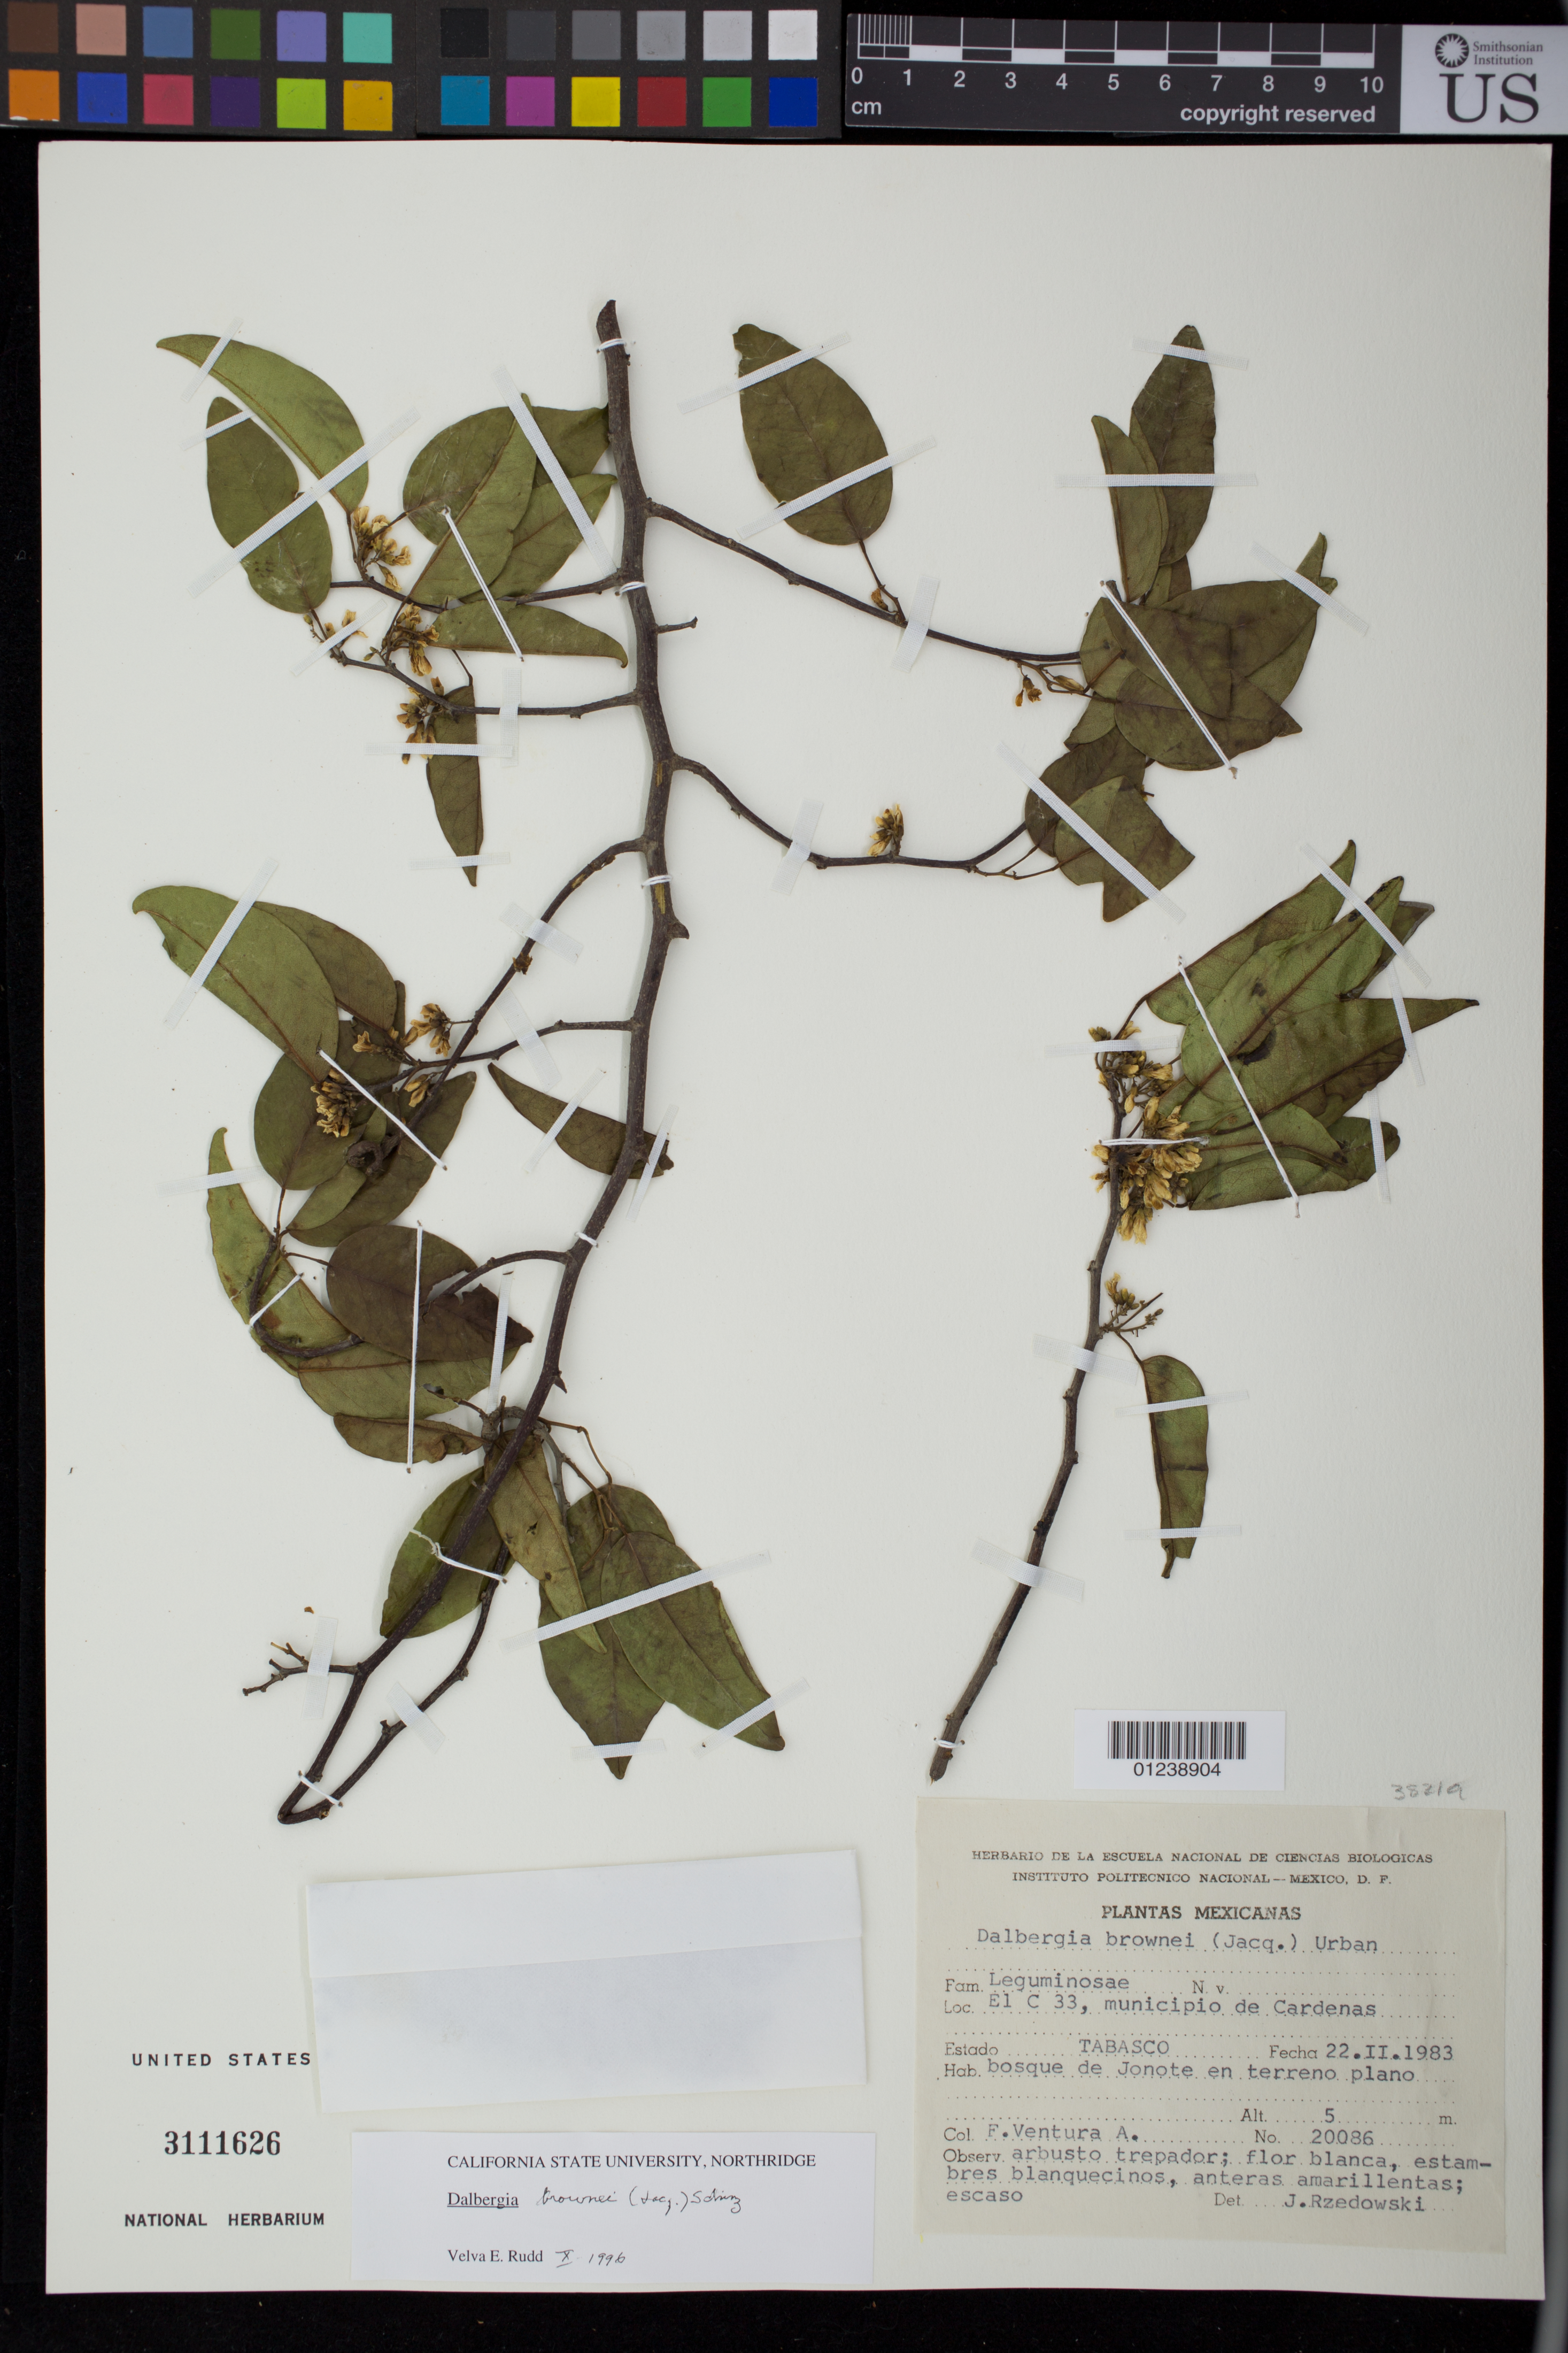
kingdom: Plantae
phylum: Tracheophyta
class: Magnoliopsida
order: Fabales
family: Fabaceae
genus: Dalbergia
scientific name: Dalbergia brownei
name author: (Jacq.) Schinz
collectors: F. Ventura A.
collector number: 20086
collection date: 1983-02-22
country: Mexico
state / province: Tabasco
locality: El C 33, municipio de Cardenas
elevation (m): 5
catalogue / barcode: US 3111626